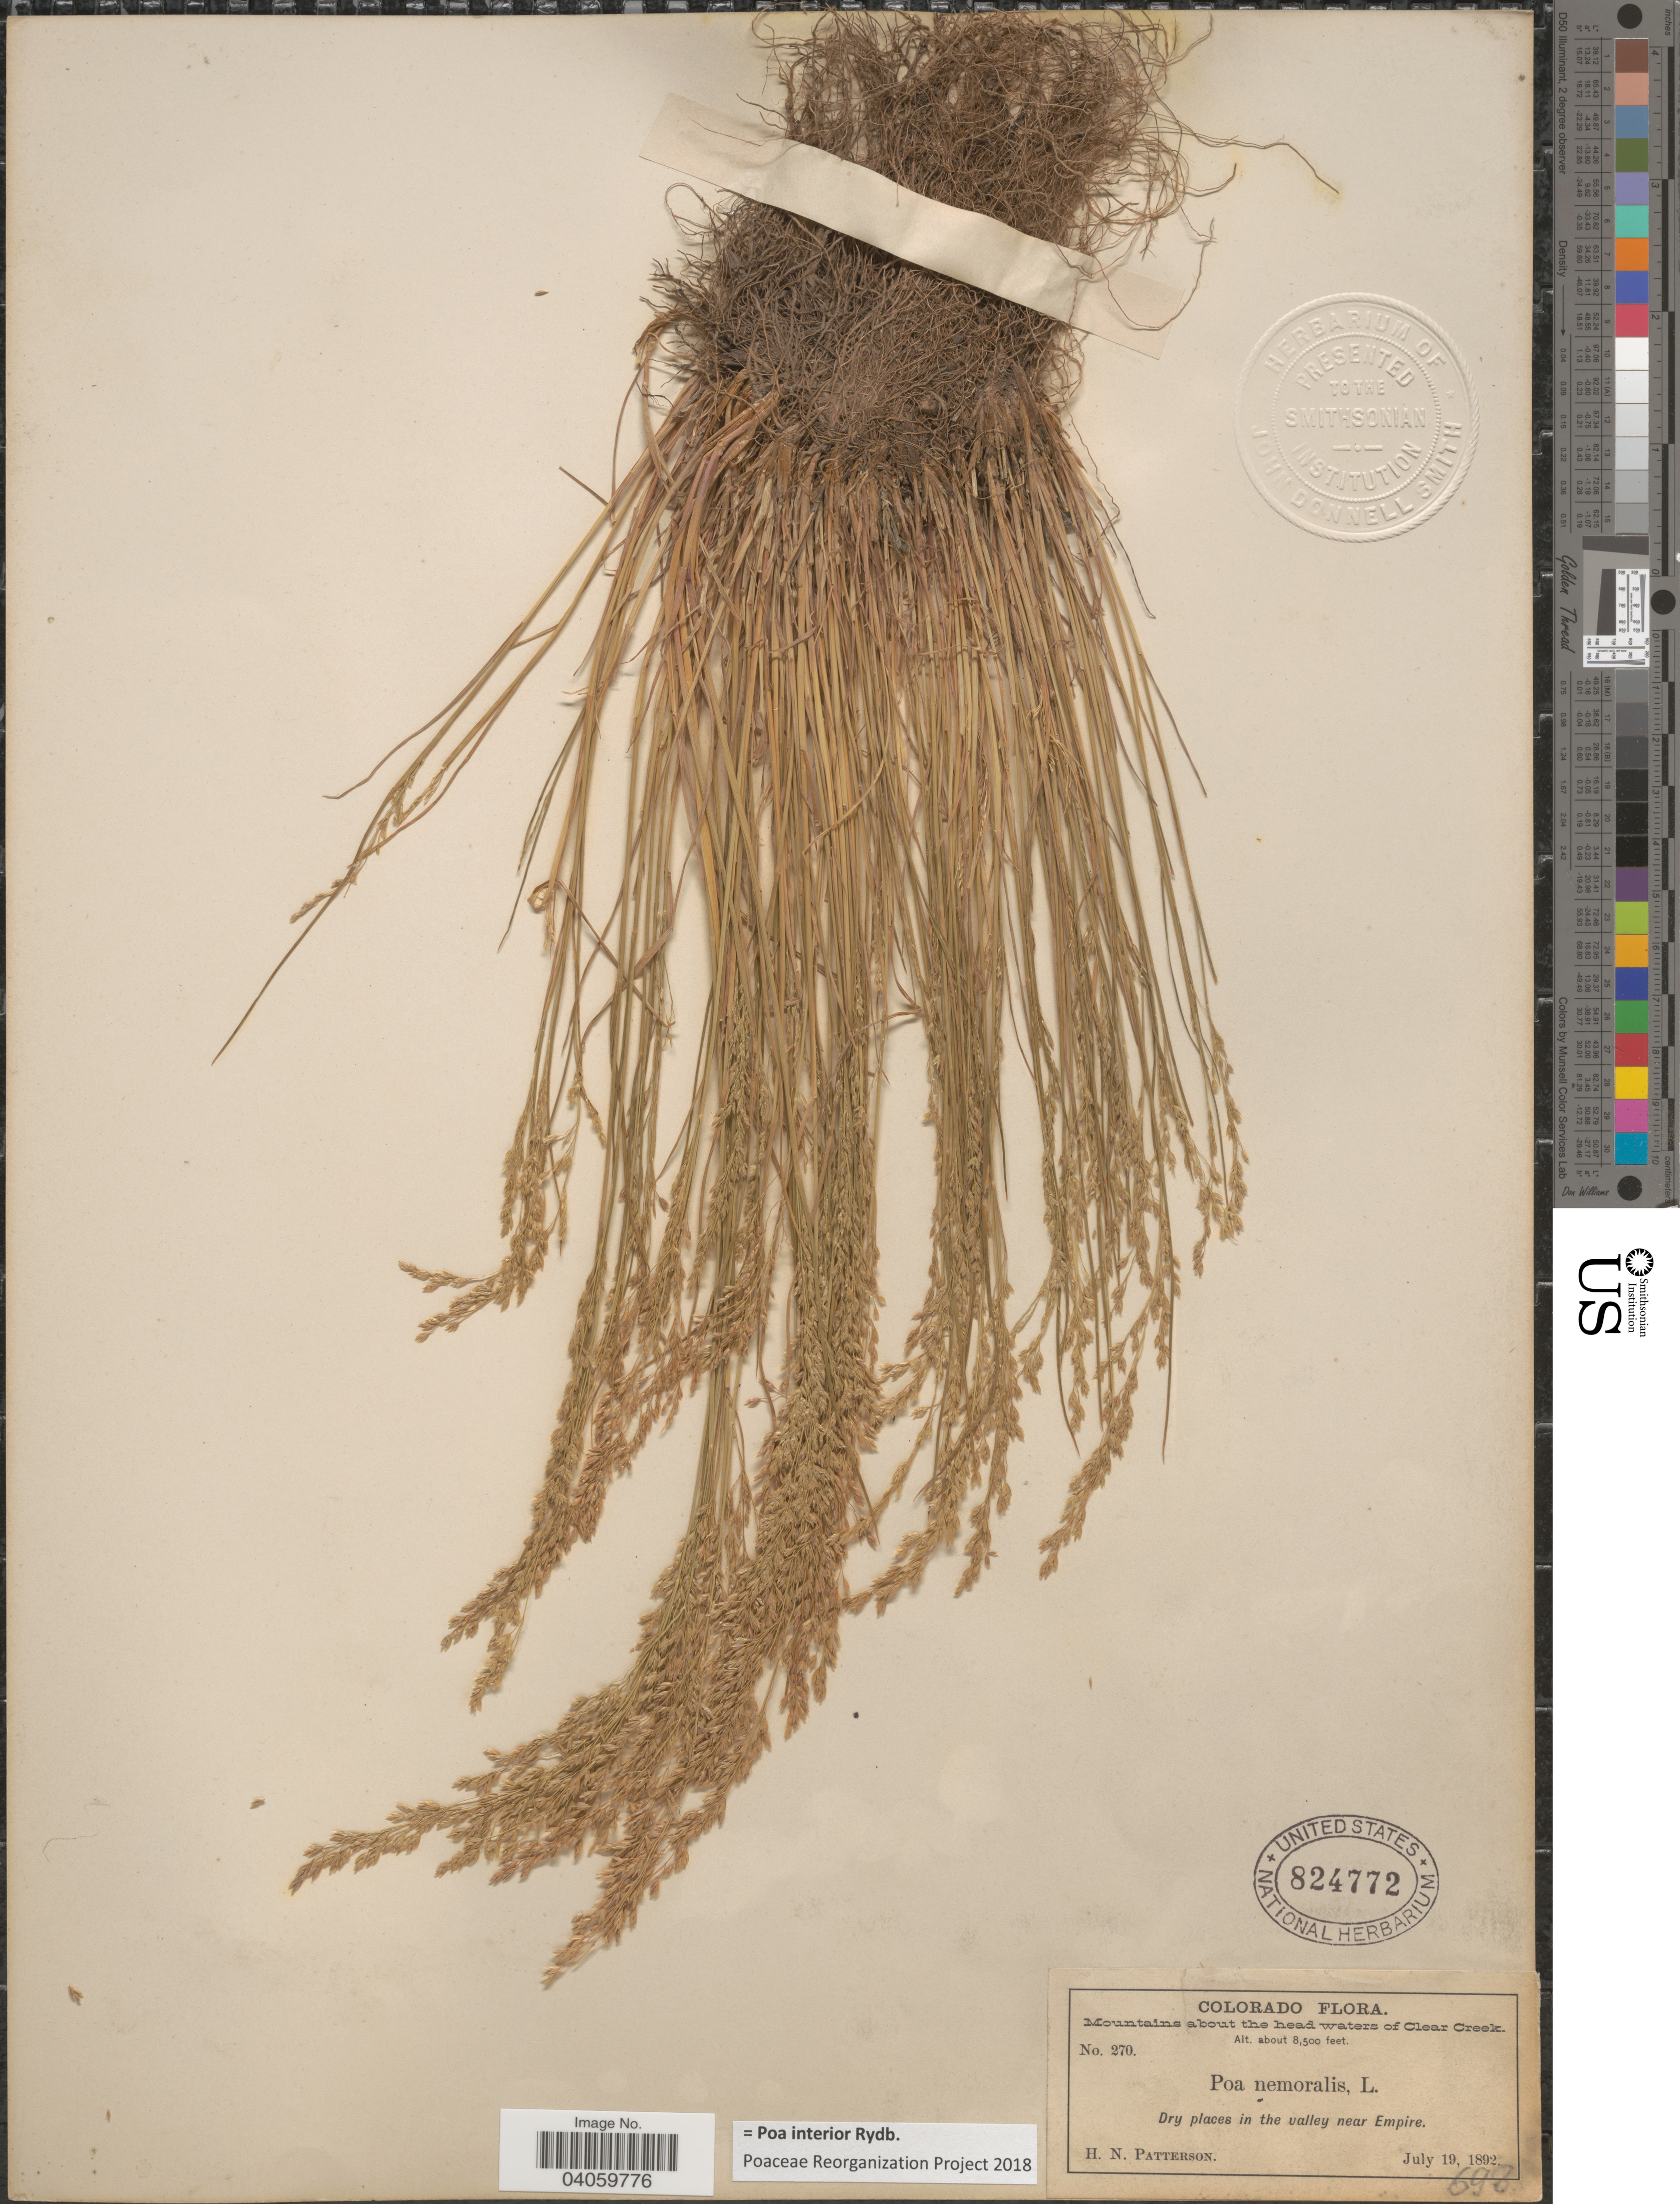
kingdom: Plantae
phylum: Tracheophyta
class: Liliopsida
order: Poales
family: Poaceae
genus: Poa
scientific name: Poa interior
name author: Rydb.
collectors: H. N. Patterson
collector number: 270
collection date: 1892-07-19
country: United States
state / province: Colorado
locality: Mountains about the head waters of Clear Creek. Dry places in the valley near Empire.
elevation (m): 2591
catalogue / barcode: US 824772